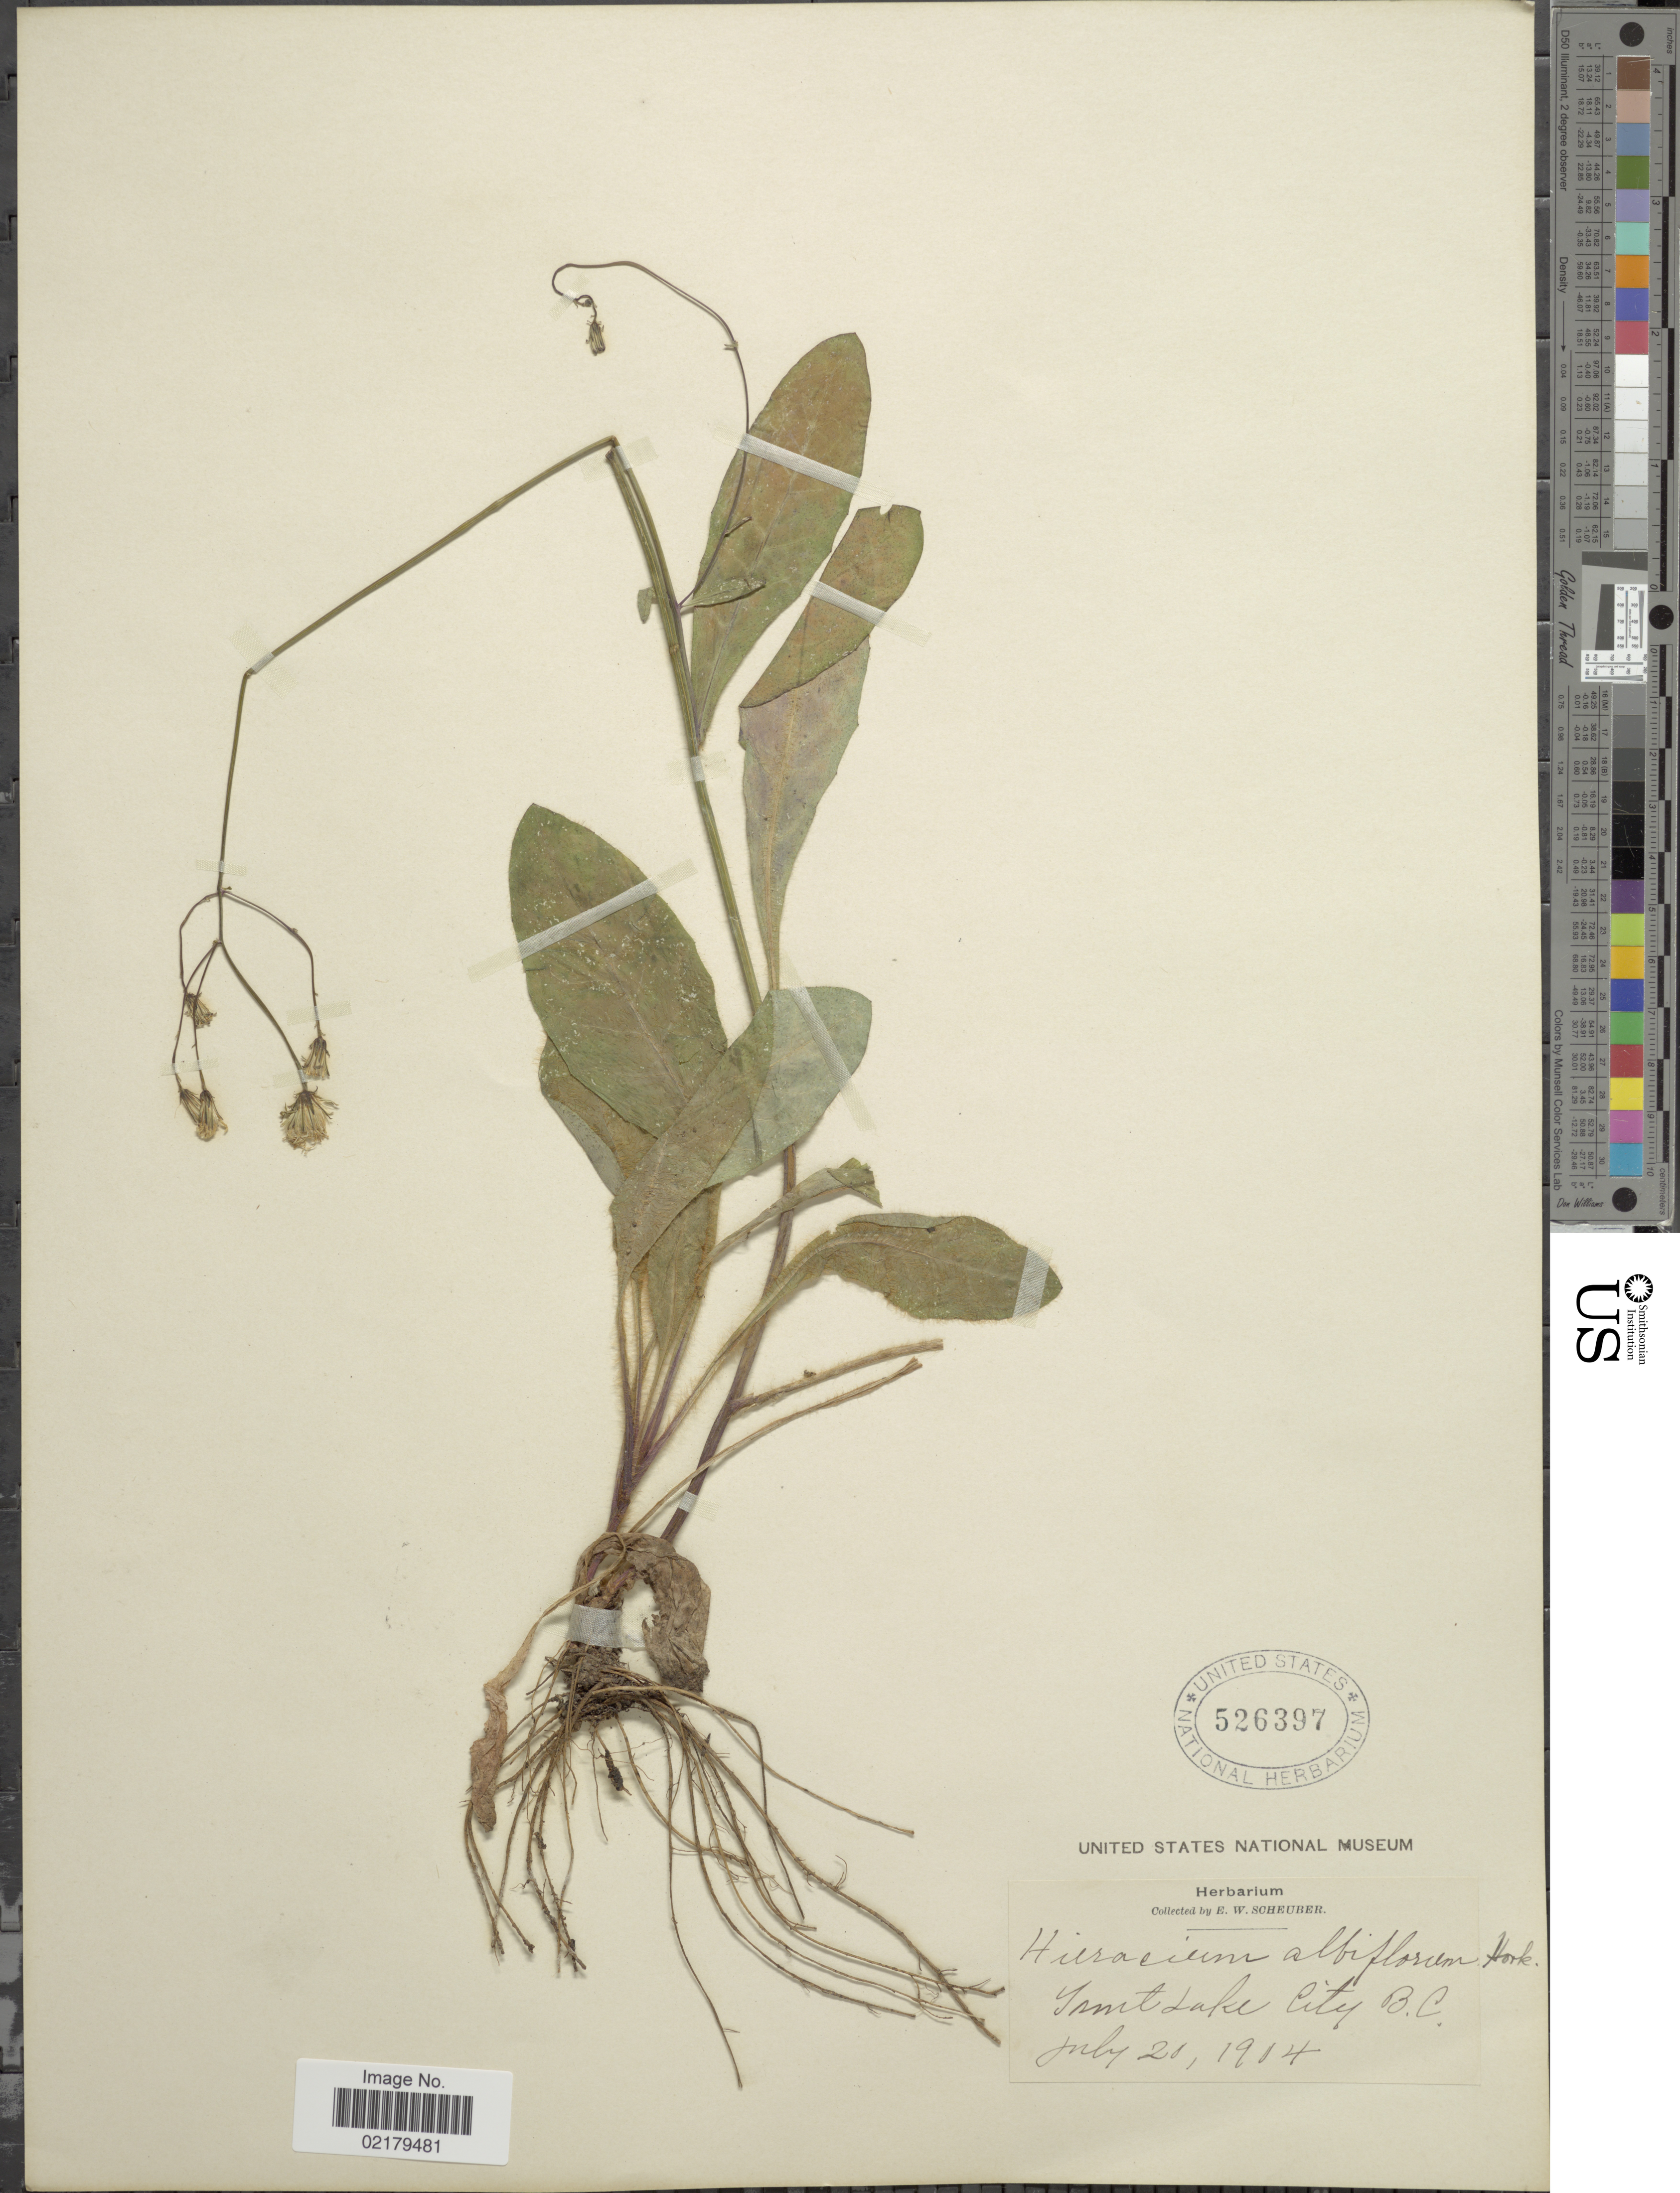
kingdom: Plantae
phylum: Tracheophyta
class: Magnoliopsida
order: Asterales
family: Asteraceae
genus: Hieracium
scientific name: Hieracium albiflorum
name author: Hook.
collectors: E. Scheuber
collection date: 1904-07-20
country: Canada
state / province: British Columbia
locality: Trout Lake City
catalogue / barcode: US 526397